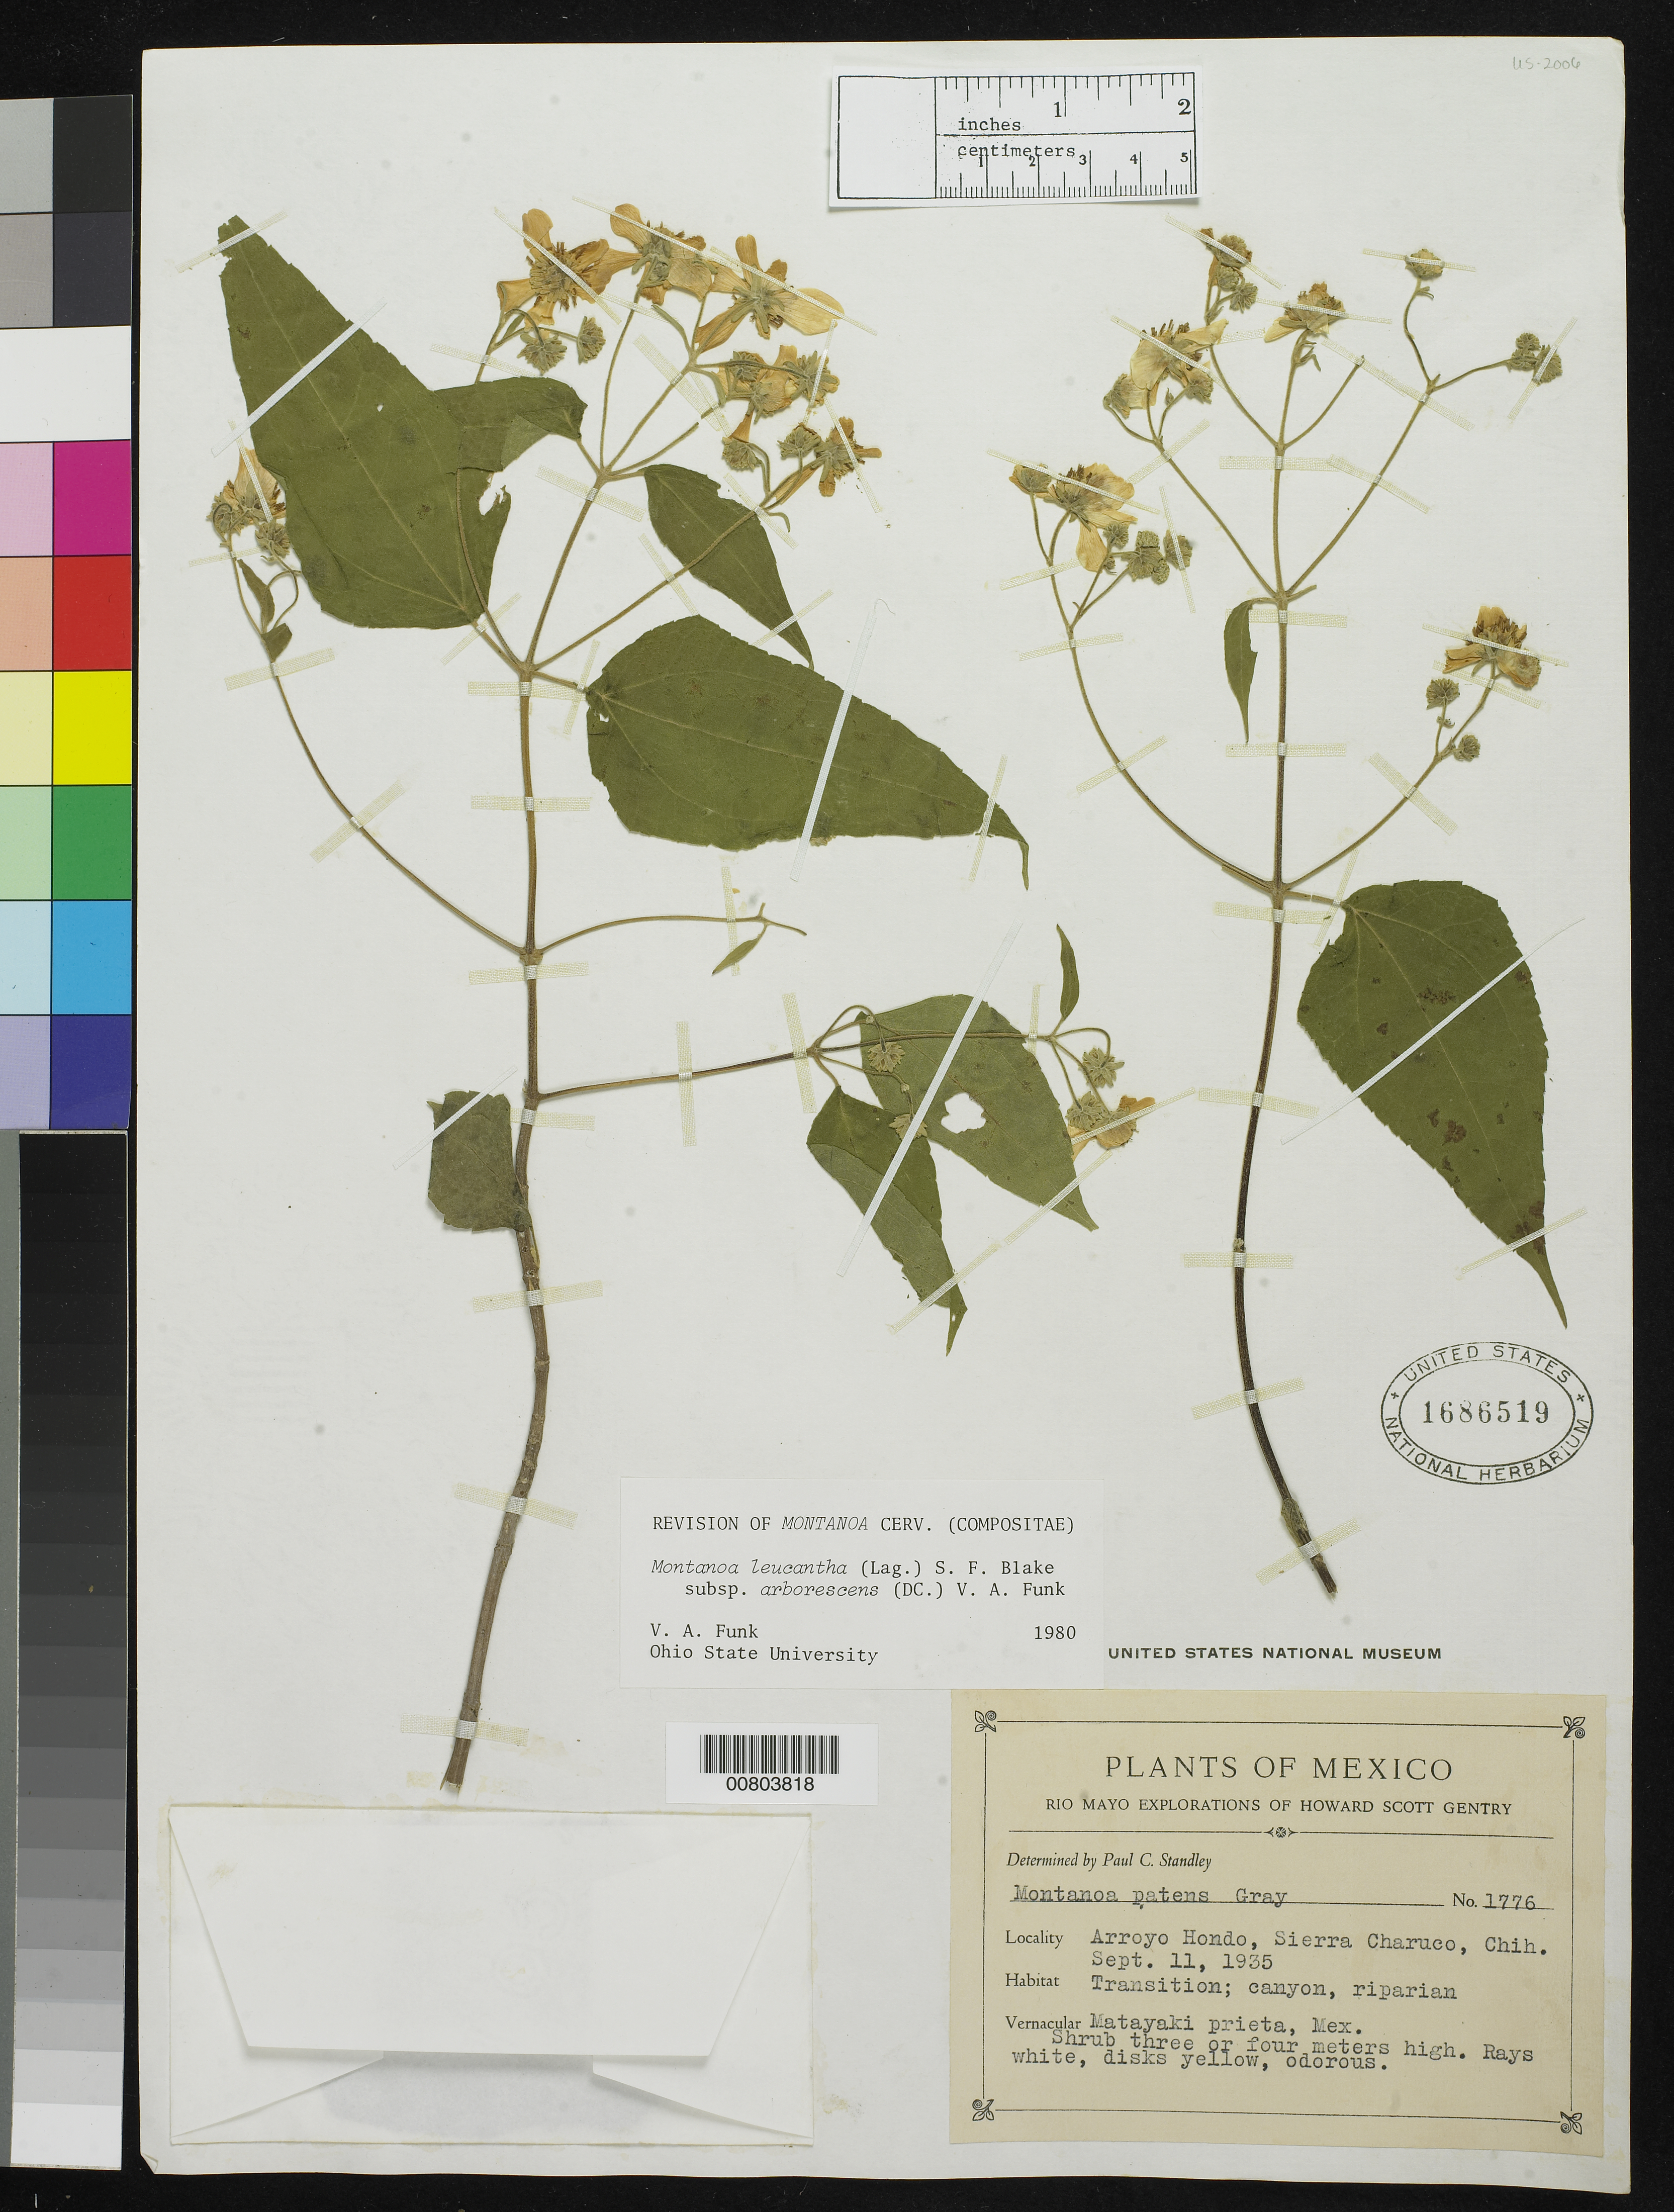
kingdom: Plantae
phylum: Tracheophyta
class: Magnoliopsida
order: Asterales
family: Asteraceae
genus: Montanoa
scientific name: Montanoa leucantha subsp. arborescens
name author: (DC.) V.A. Funk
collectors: H. S. Gentry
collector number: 1776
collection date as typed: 11 Sep 1935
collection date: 1935-09-11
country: Mexico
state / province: Chihuahua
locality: Arroyo Hondo, Sierra Charuco, Chihuahua.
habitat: Transition; canyon, riparian.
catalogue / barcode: US 1686519